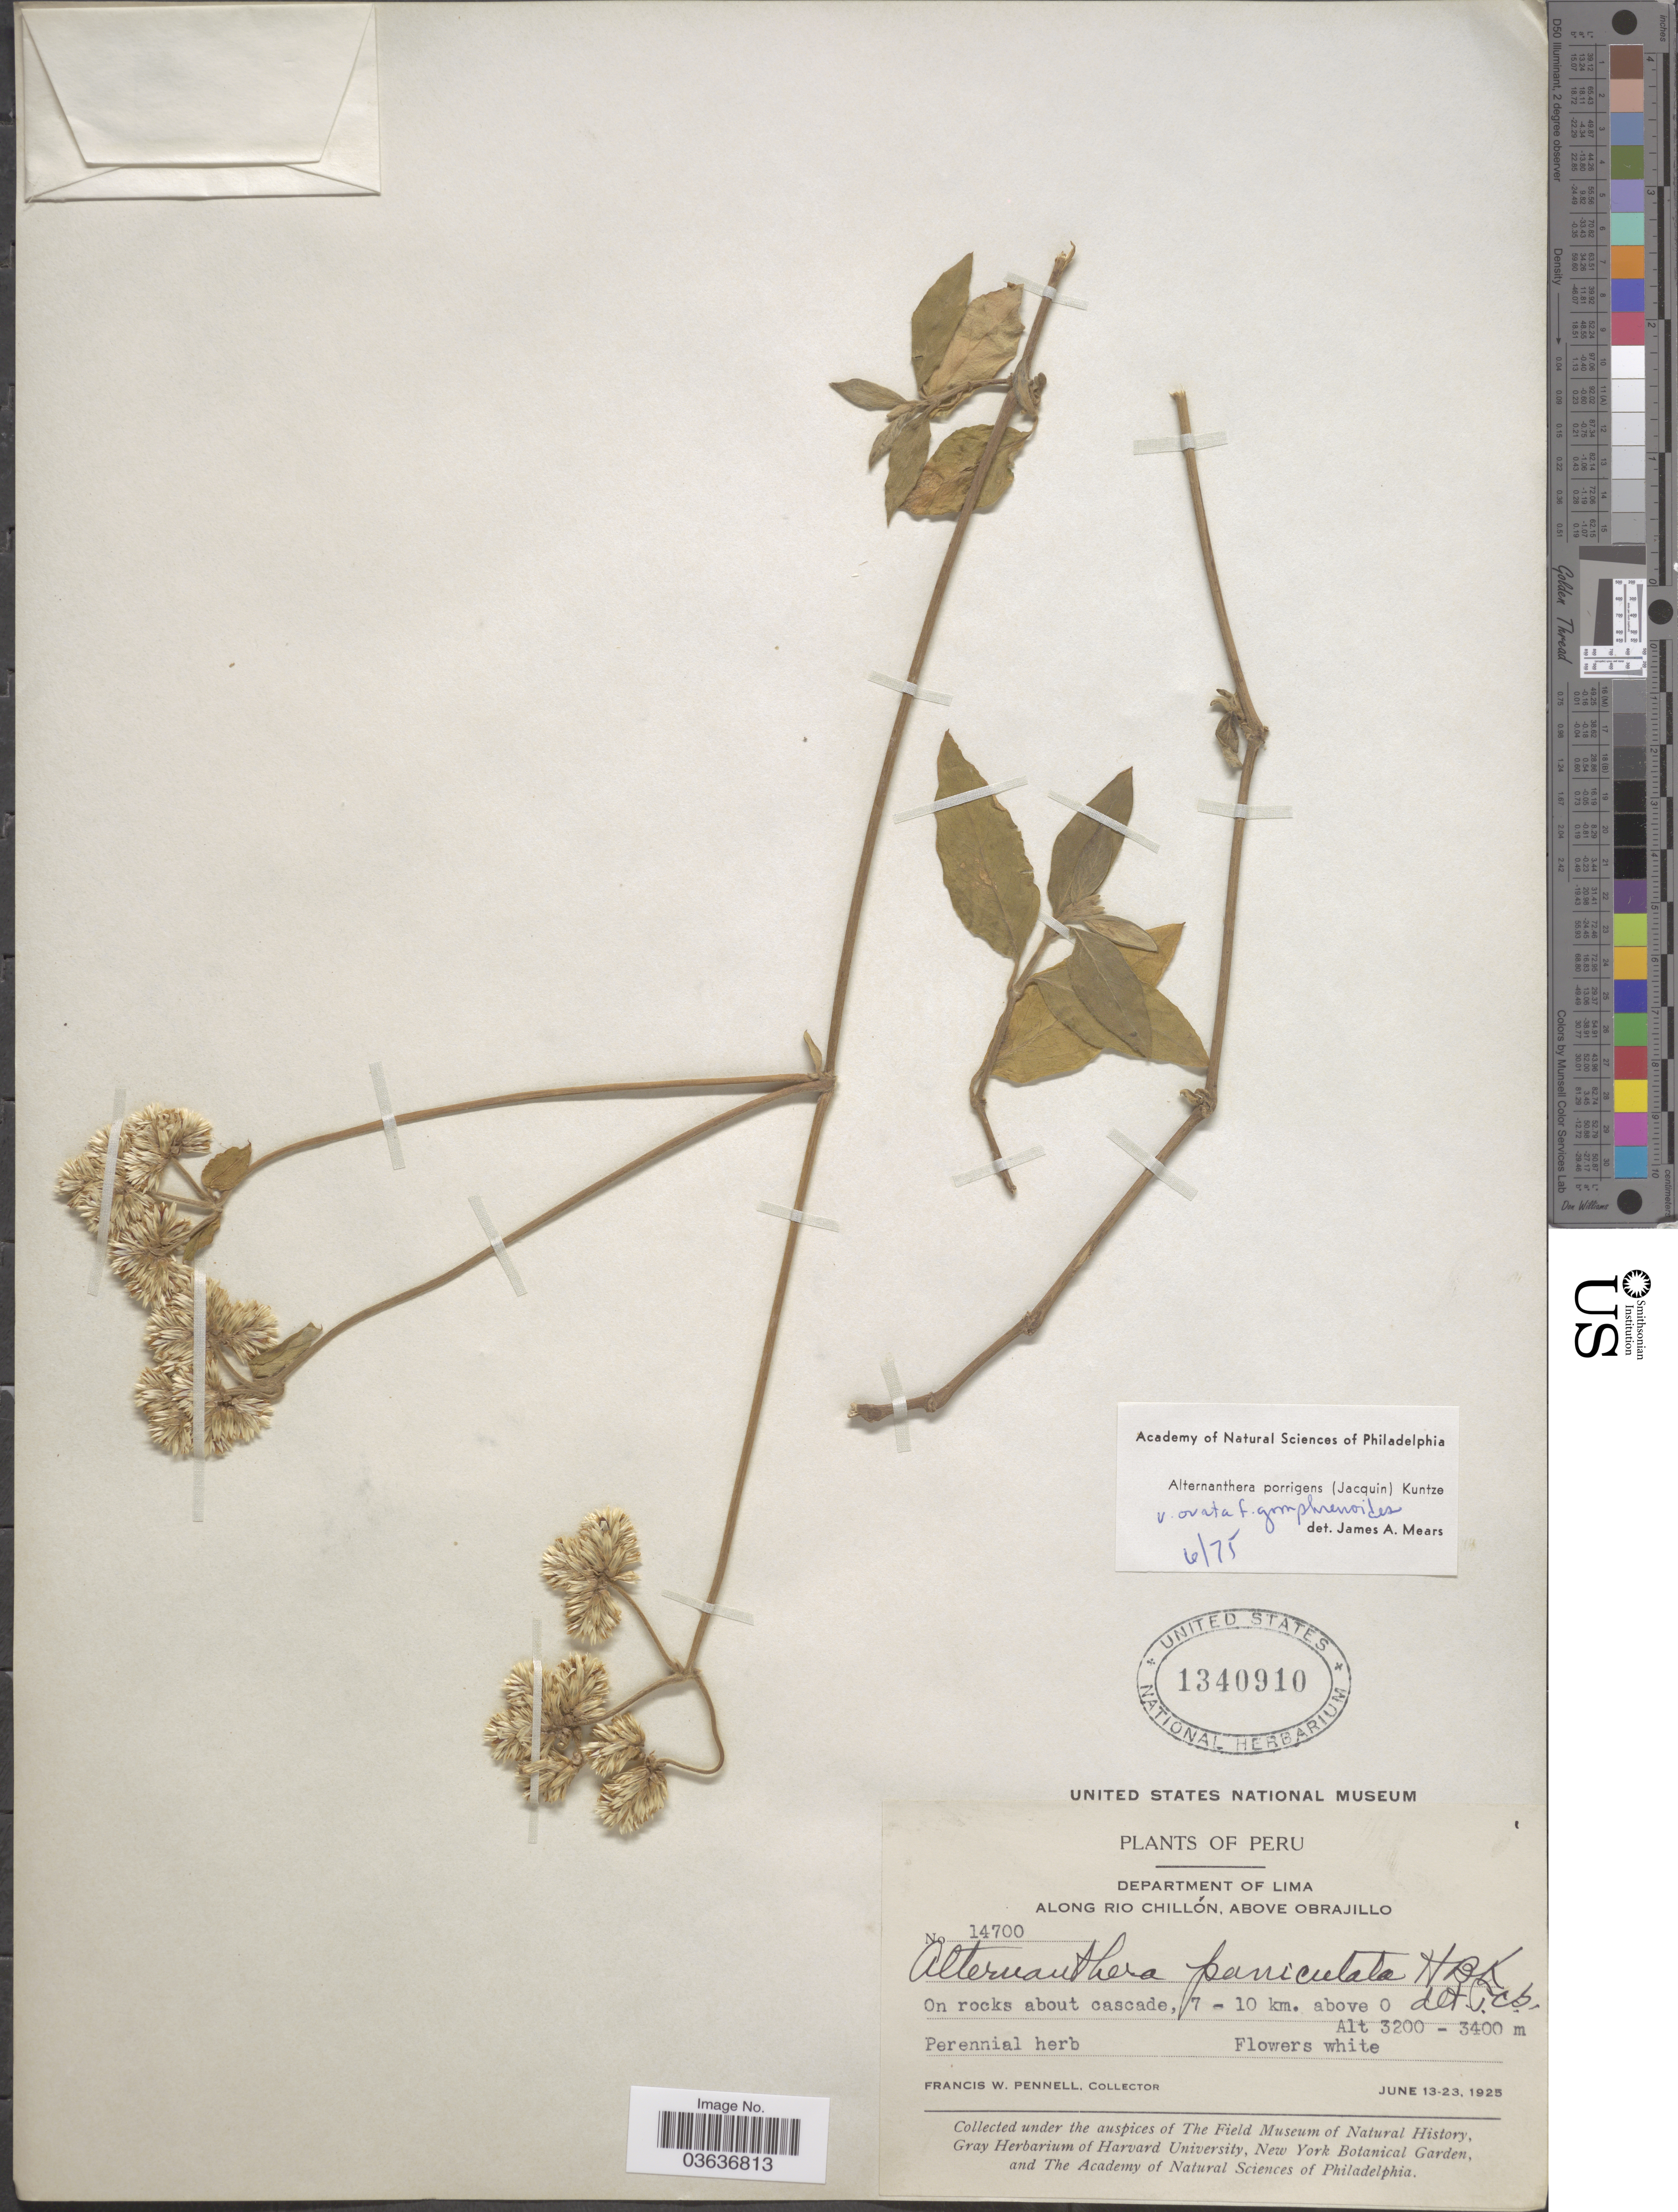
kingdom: Plantae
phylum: Tracheophyta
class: Magnoliopsida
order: Caryophyllales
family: Amaranthaceae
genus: Alternanthera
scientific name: Alternanthera porrigens var. ovata Mears var. nov. ined.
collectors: F. W. Pennell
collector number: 14700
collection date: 1925-06-13/1925-06-23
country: Peru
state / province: Lima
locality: Department of Lima. Along Rio Chillón, above Obrajillo. On rocks about cascade, 7-10 km. above O.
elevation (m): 3200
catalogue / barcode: US 1340910